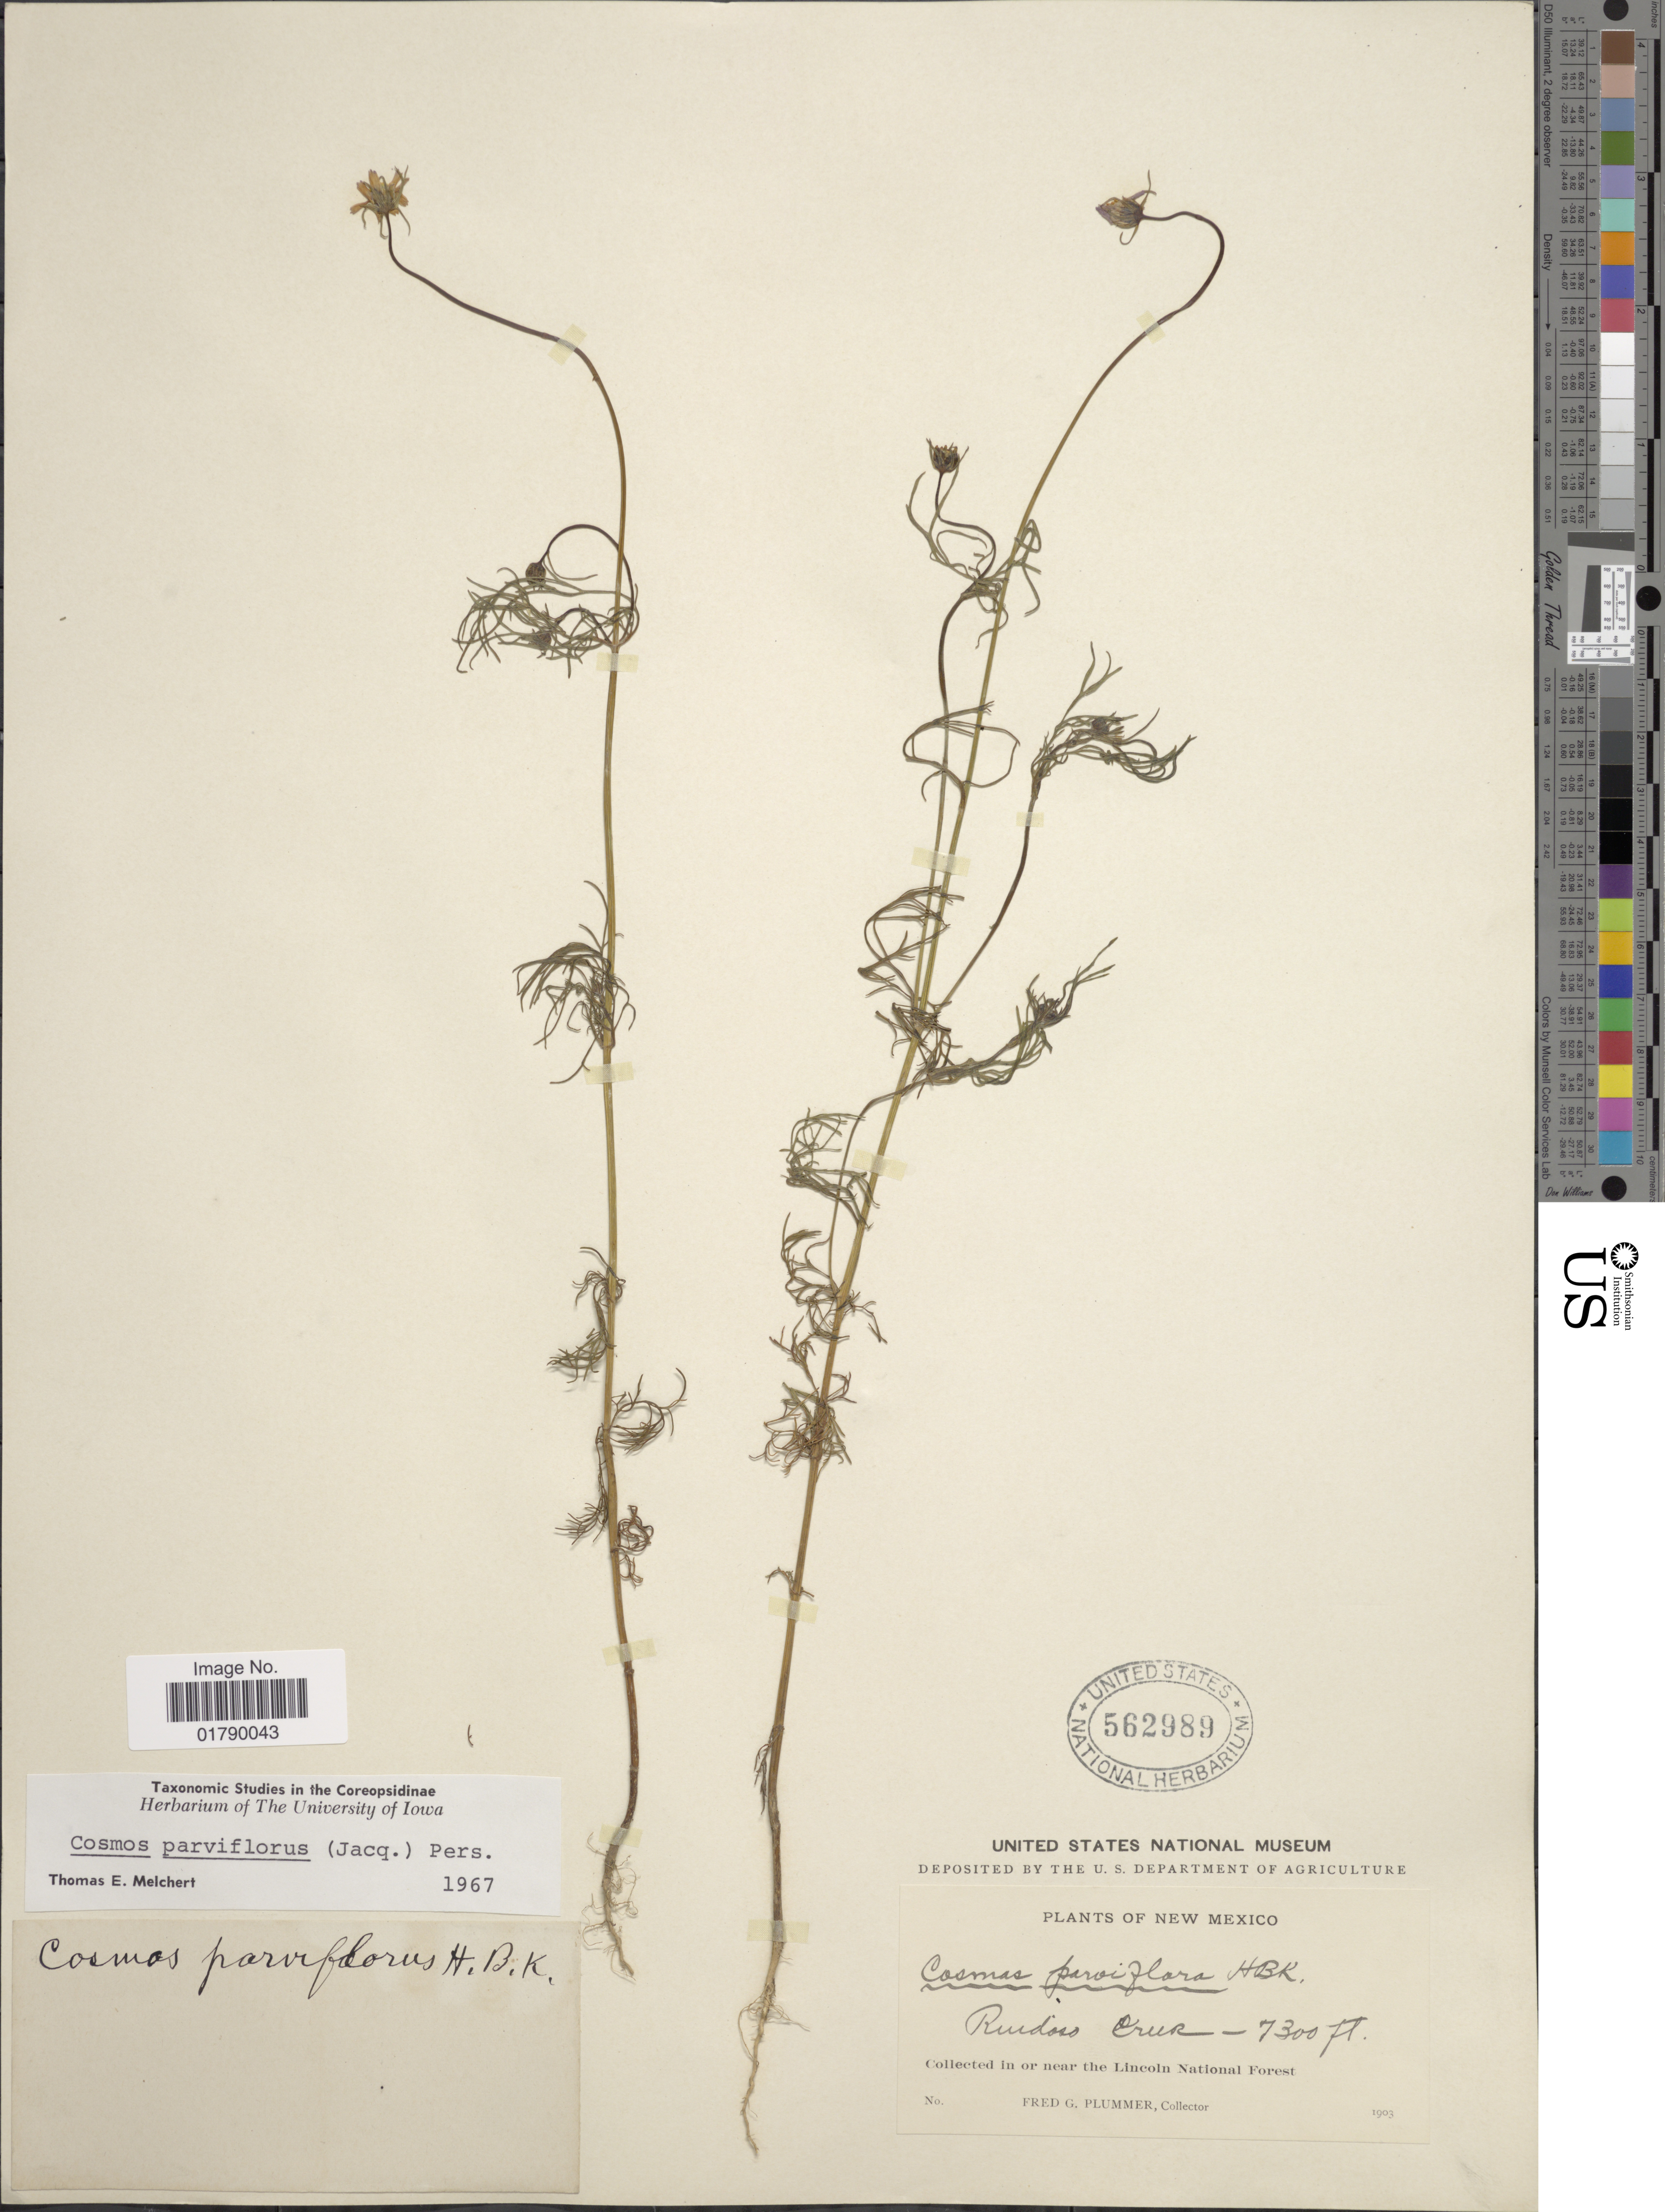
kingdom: Plantae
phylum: Tracheophyta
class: Magnoliopsida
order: Asterales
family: Asteraceae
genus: Cosmos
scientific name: Cosmos parviflorus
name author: (Jacq.) Pers.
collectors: F. Plummer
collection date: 1903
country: United States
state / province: New Mexico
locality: Ruidoso Creek, near the Lincoln National Forest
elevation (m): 2225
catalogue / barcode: US 562989